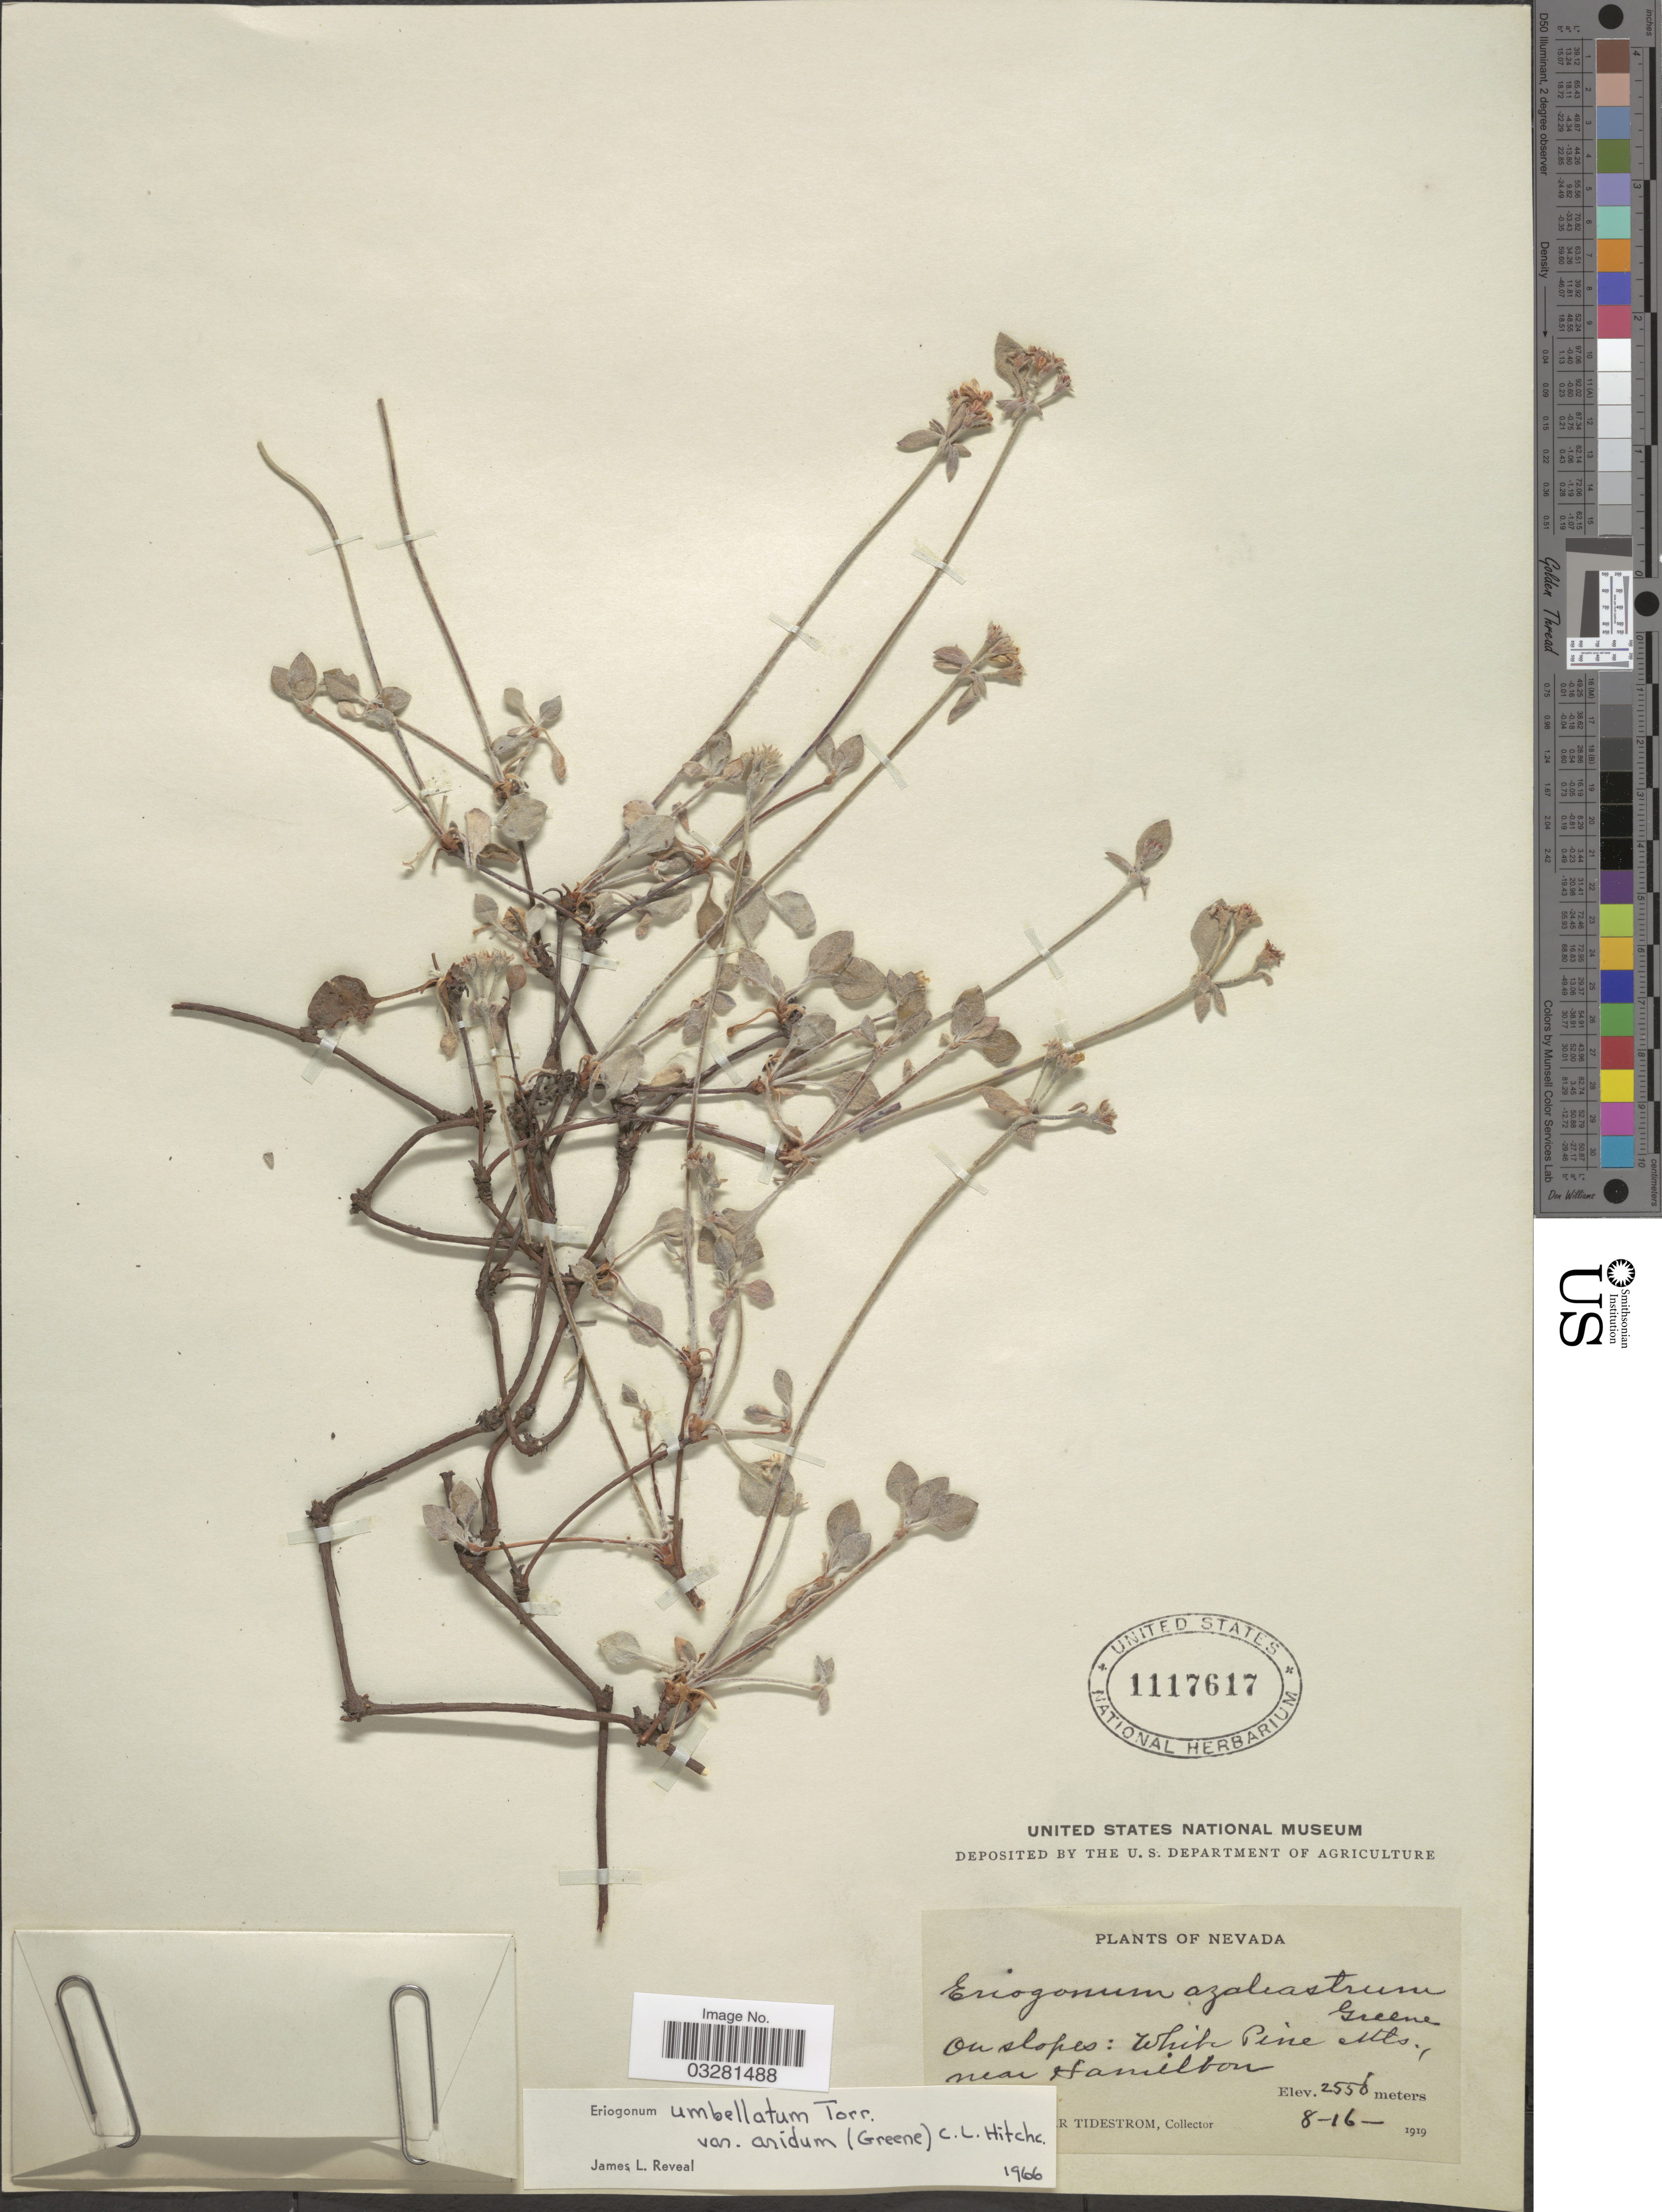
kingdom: Plantae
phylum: Tracheophyta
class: Magnoliopsida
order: Caryophyllales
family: Polygonaceae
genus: Eriogonum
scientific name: Eriogonum umbellatum var. aridum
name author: (S.W. Greene) C.L. Hitchc.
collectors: I. F. Tidestrom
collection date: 1919-08-16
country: United States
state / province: Nevada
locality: On slopes: White Pine Mts., near Hamilton.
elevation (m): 2556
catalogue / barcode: US 1117617